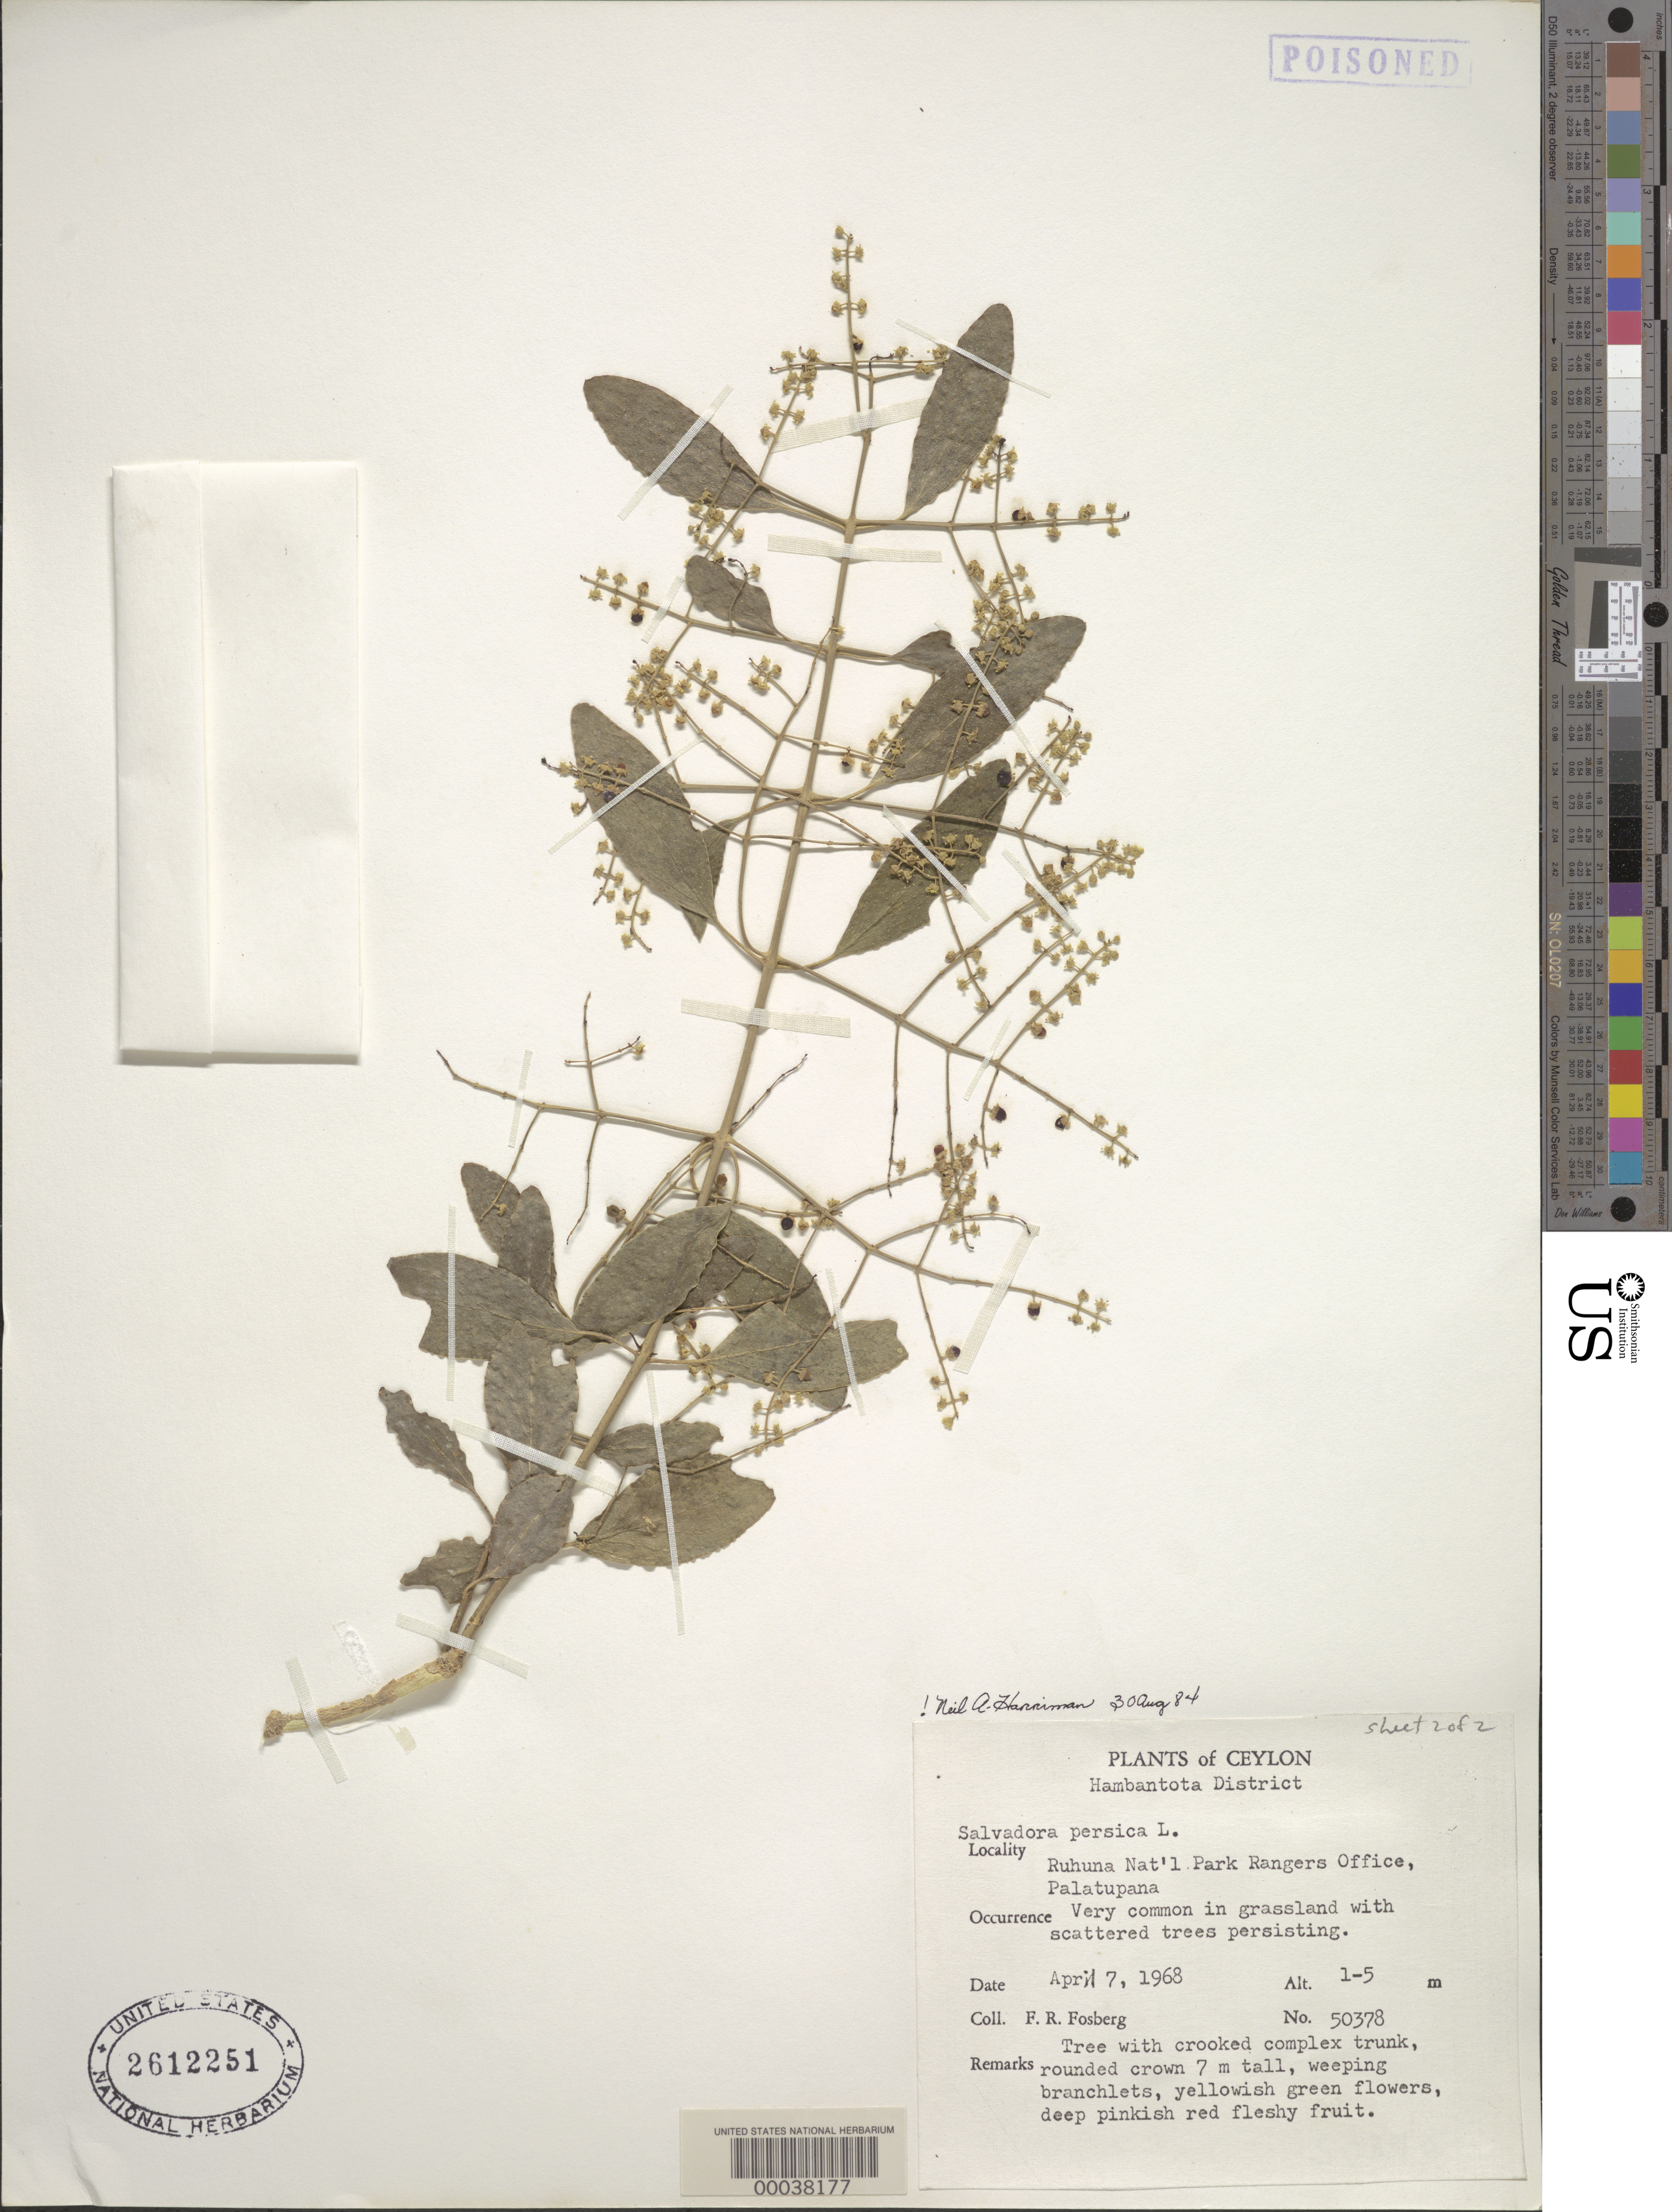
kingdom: Plantae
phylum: Tracheophyta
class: Magnoliopsida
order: Brassicales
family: Salvadoraceae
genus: Salvadora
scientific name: Salvadora persica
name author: L.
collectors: F. R. Fosberg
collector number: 50378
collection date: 1968-04-07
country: Sri Lanka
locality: Ceylon. Hambantota District. Ruhuna Nat'l Park Rangers Office, Palatupana.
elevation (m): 1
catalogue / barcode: US 2612251